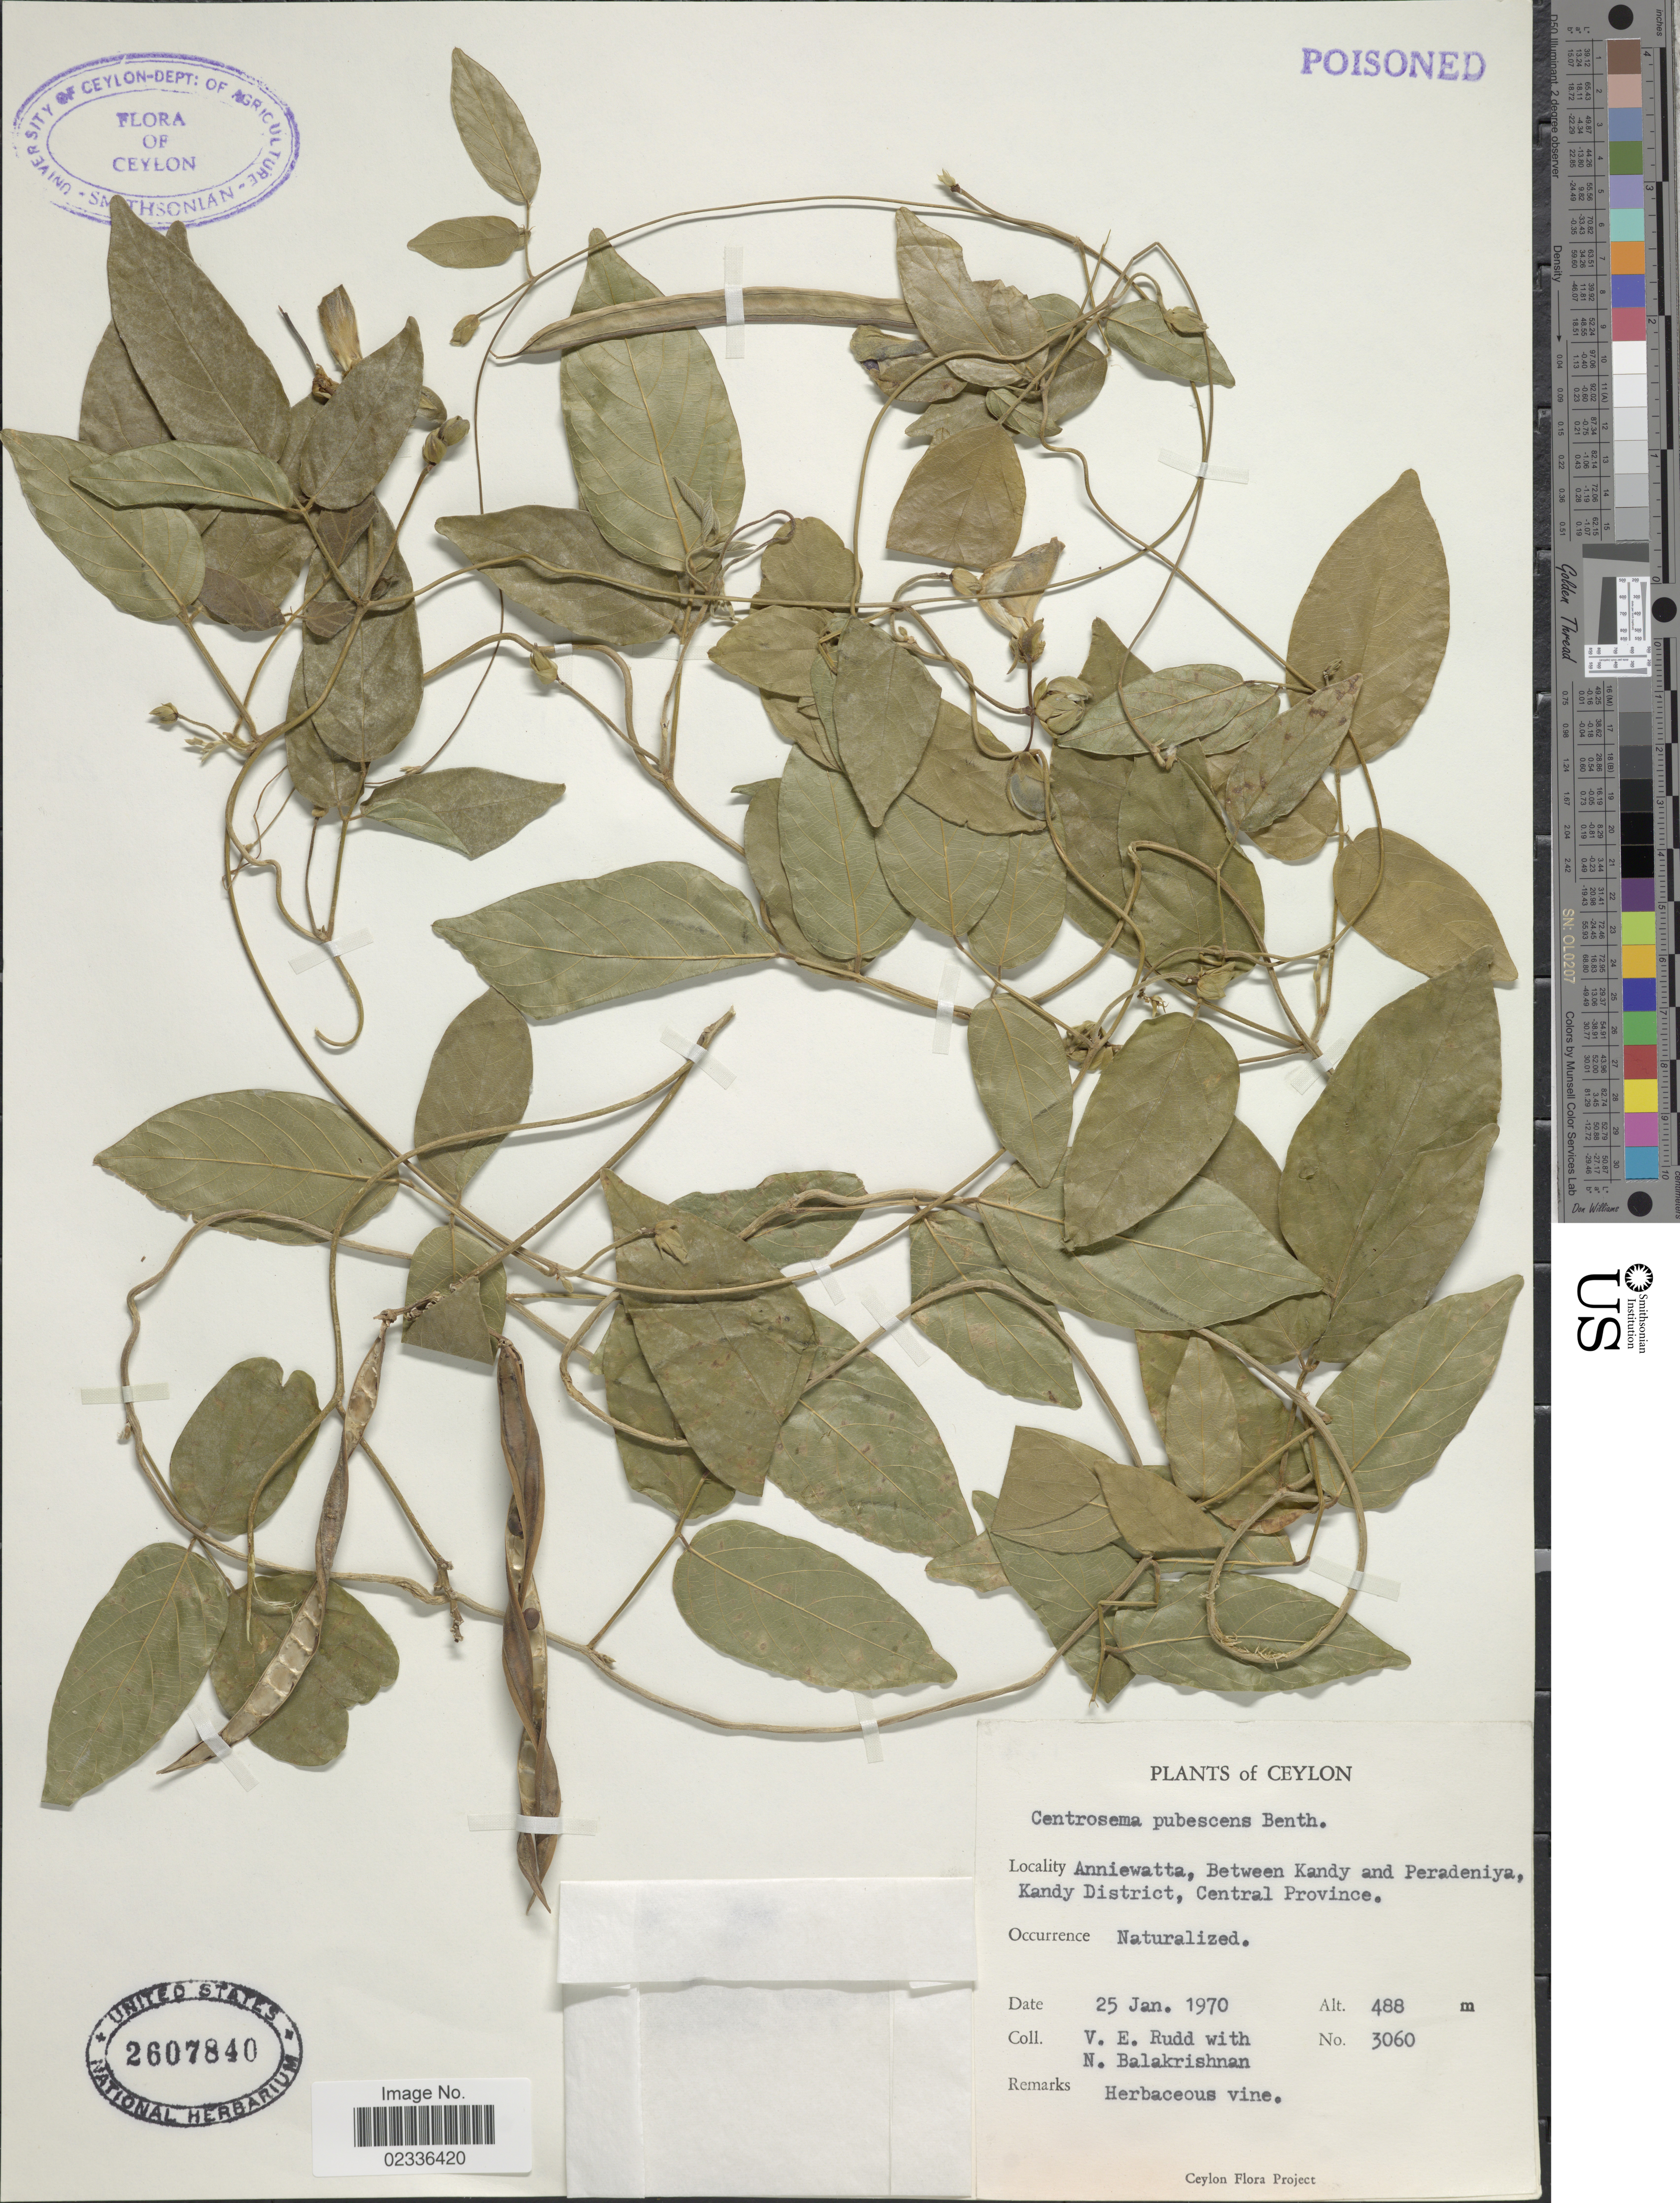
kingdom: Plantae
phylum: Tracheophyta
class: Magnoliopsida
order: Fabales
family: Fabaceae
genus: Centrosema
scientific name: Centrosema pubescens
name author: Benth.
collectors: V. E. Rudd & N. Balakrishnan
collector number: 3060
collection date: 1970-01-25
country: Sri Lanka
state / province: Central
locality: Ceylon, Anniewatta, Between Kandy and Peradeniya, Kandy District, Central Province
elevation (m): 488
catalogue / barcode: US 2607840